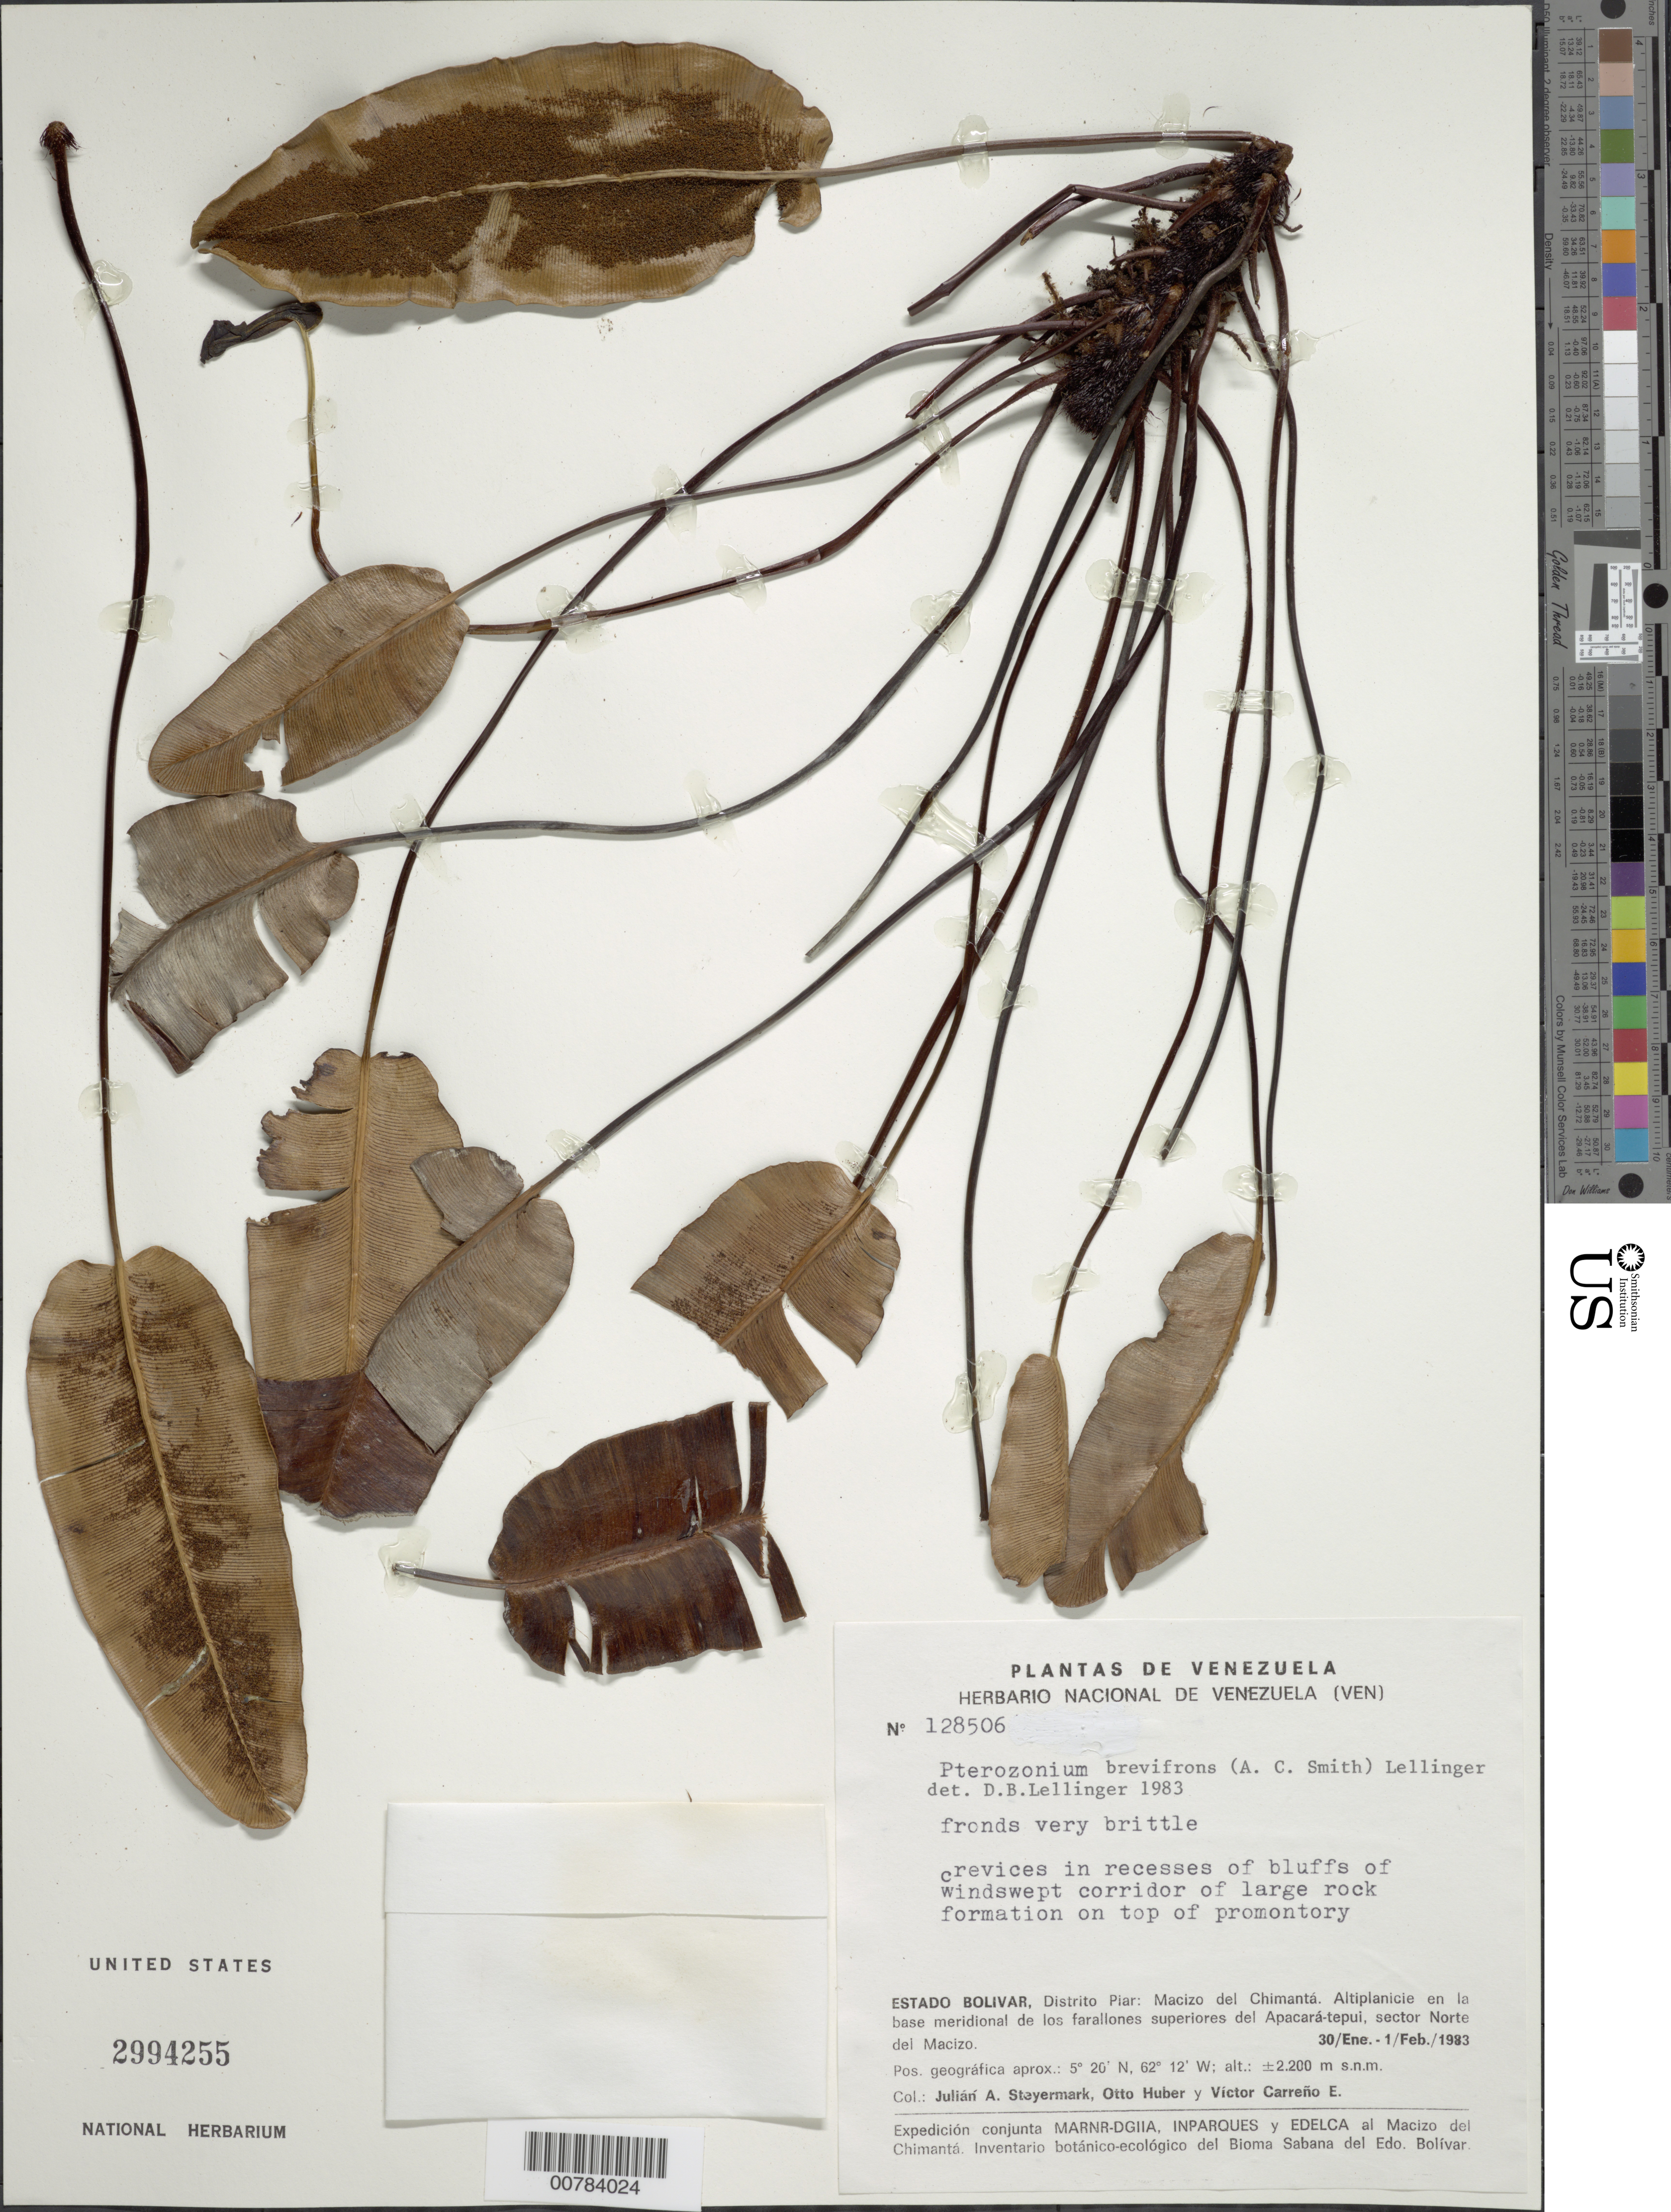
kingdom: Plantae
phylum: Tracheophyta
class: Polypodiopsida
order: Polypodiales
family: Pteridaceae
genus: Pterozonium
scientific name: Pterozonium brevifrons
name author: (A.C. Sm.) Lellinger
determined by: Lellinger, David B., (BOT), Smithsonian Institution - National Museum of Natural History (UNITED STATES)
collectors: J. Steyermark, O. Huber & V. Carreño E.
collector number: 128506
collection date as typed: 30-Jan-83 to 1-Feb-83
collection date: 1983-01-30/1983-02-01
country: Venezuela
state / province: Bolívar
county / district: Piar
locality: Macizo del Chimantá, Apacará-tepuí, sector N del Macizo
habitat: Crevices in recesses of bluffs of windswept corridor of large rock formaiton on top of promontory, en la base meridional de los farailones superiores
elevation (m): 2200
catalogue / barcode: US 2994255